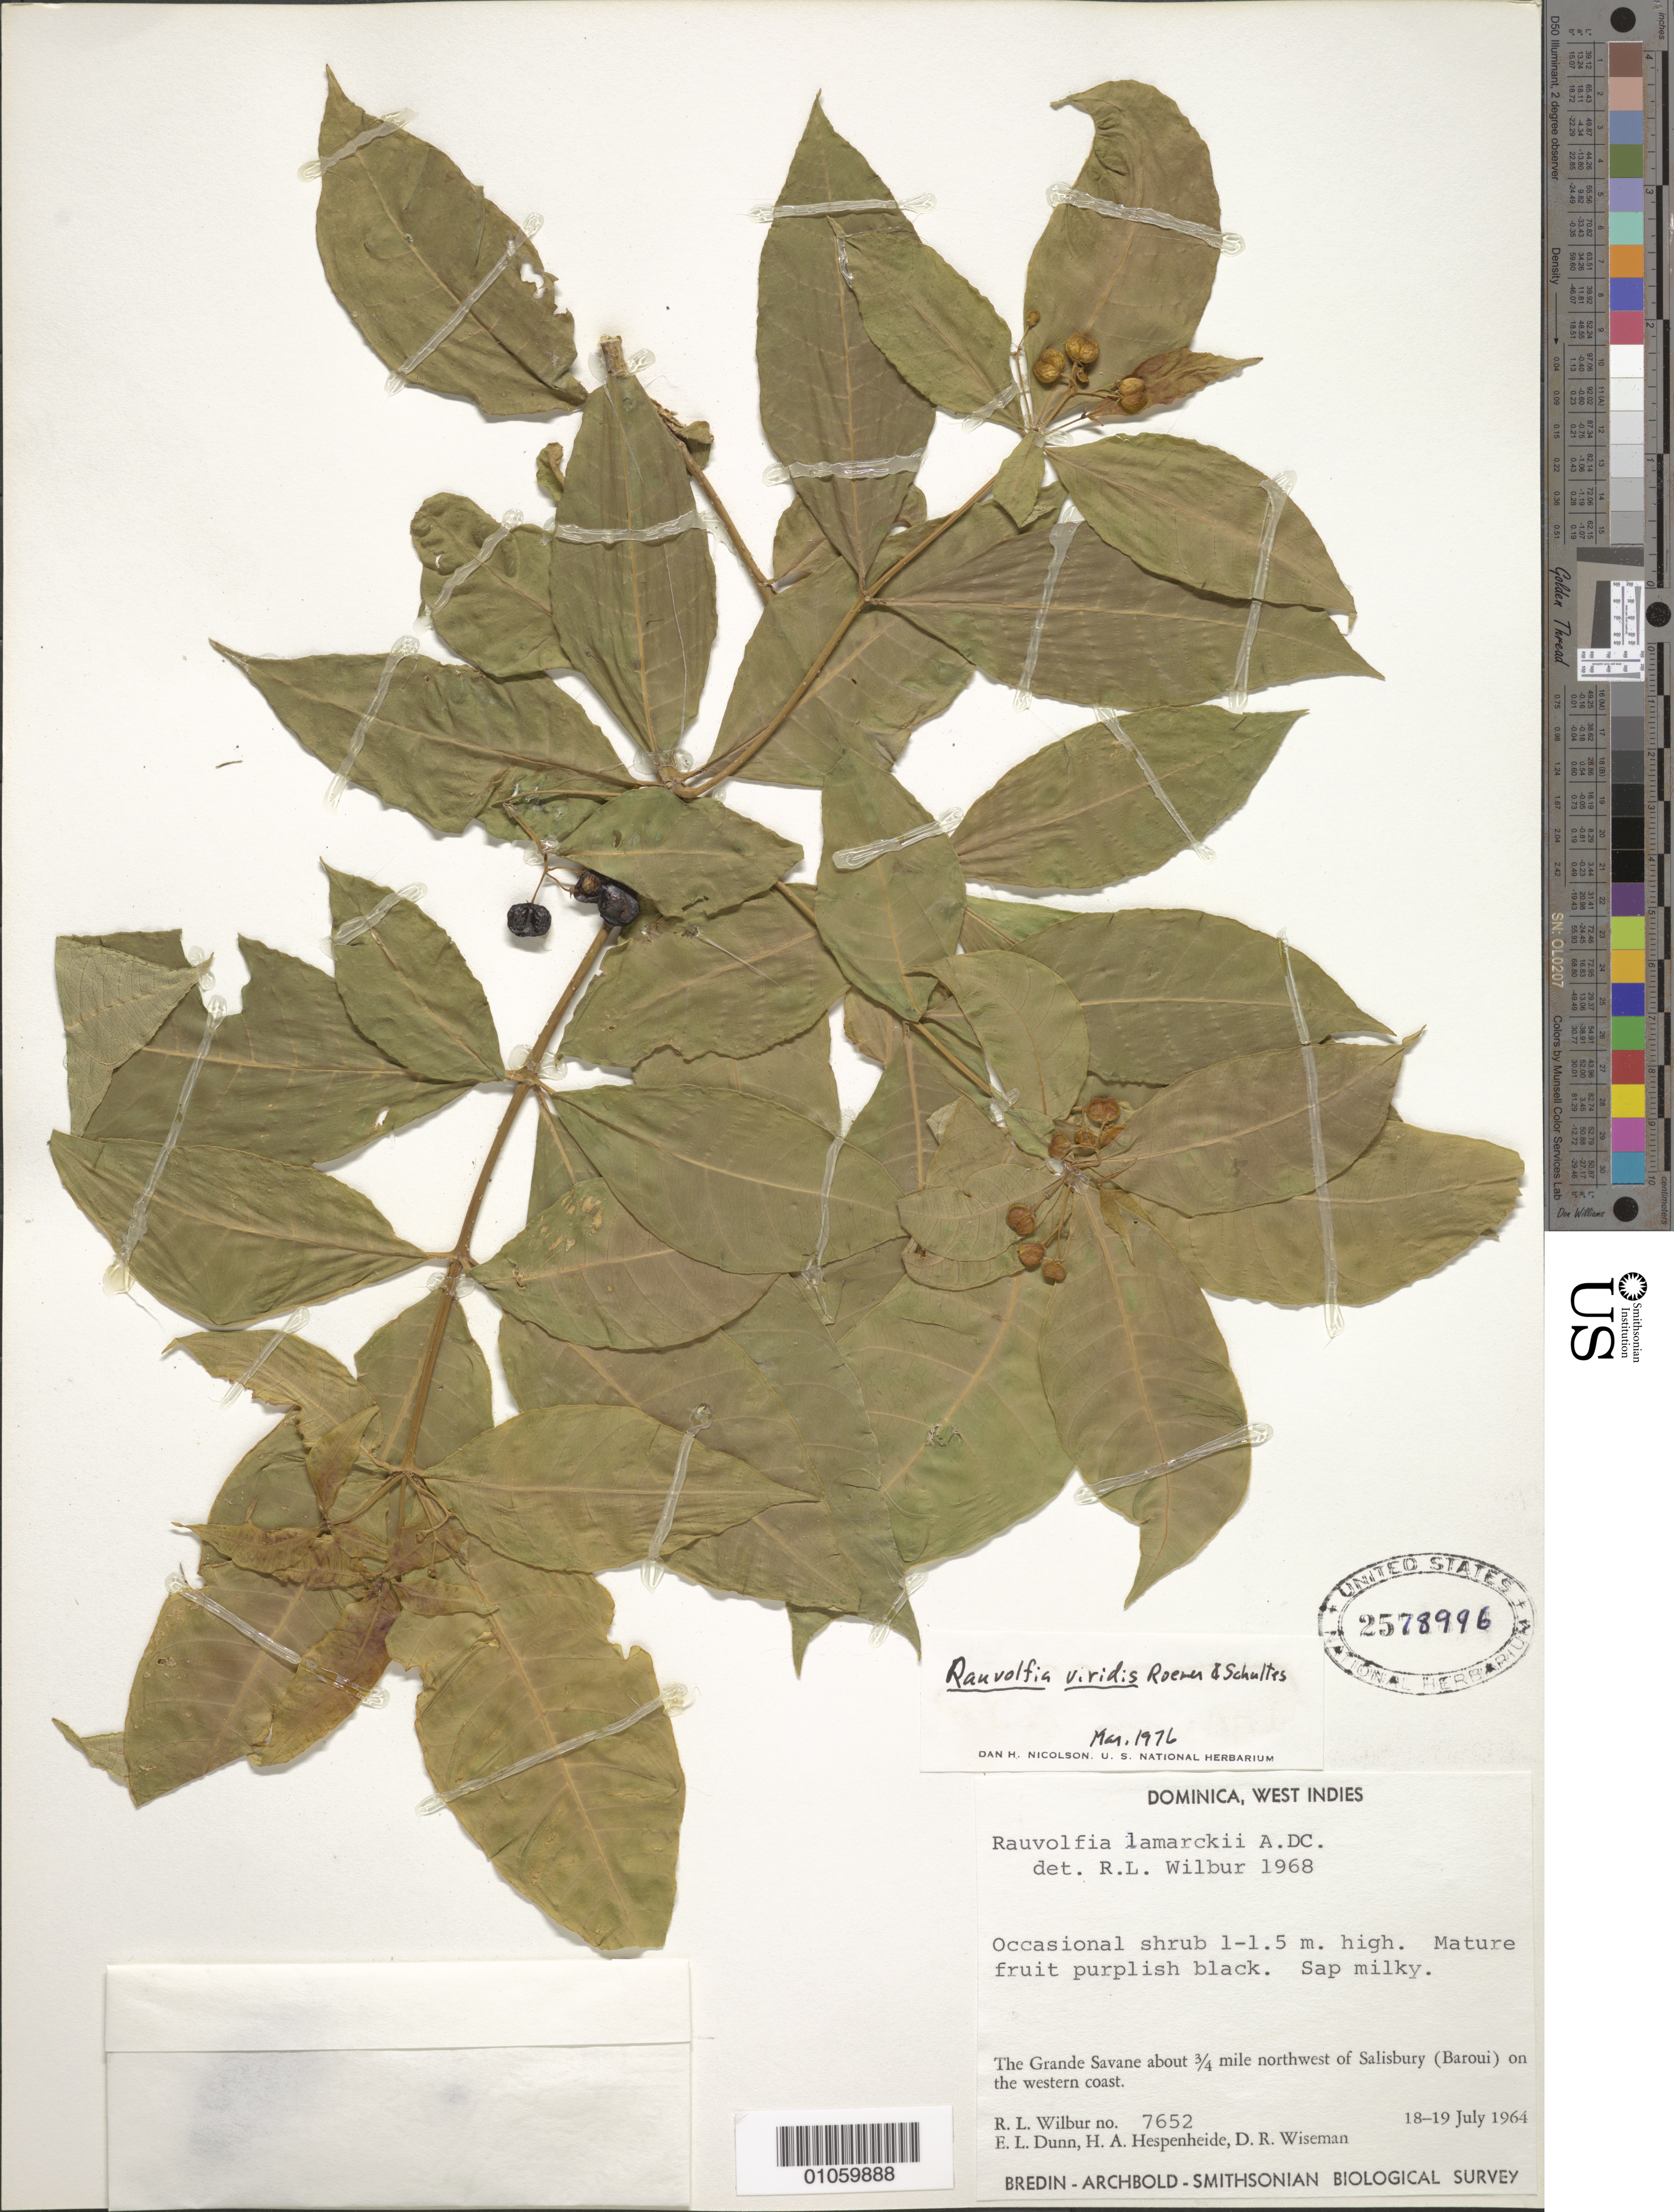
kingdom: Plantae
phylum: Tracheophyta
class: Magnoliopsida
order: Gentianales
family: Apocynaceae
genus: Rauvolfia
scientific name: Rauvolfia viridis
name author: Willd. ex Roem. & Schult.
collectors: R. L. Wilbur, E. Dunn, H. A. Hespenheide & D. R. Wiseman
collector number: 7652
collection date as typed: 18 Jul 1964 to 19 Jul 1964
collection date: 1964-07-18/1964-07-19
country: Dominica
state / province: St. Joseph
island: Dominica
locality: The Grande Savane about 3/4 mi. northwest of Salisbury (Baroui), on the western coast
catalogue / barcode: US 2578996